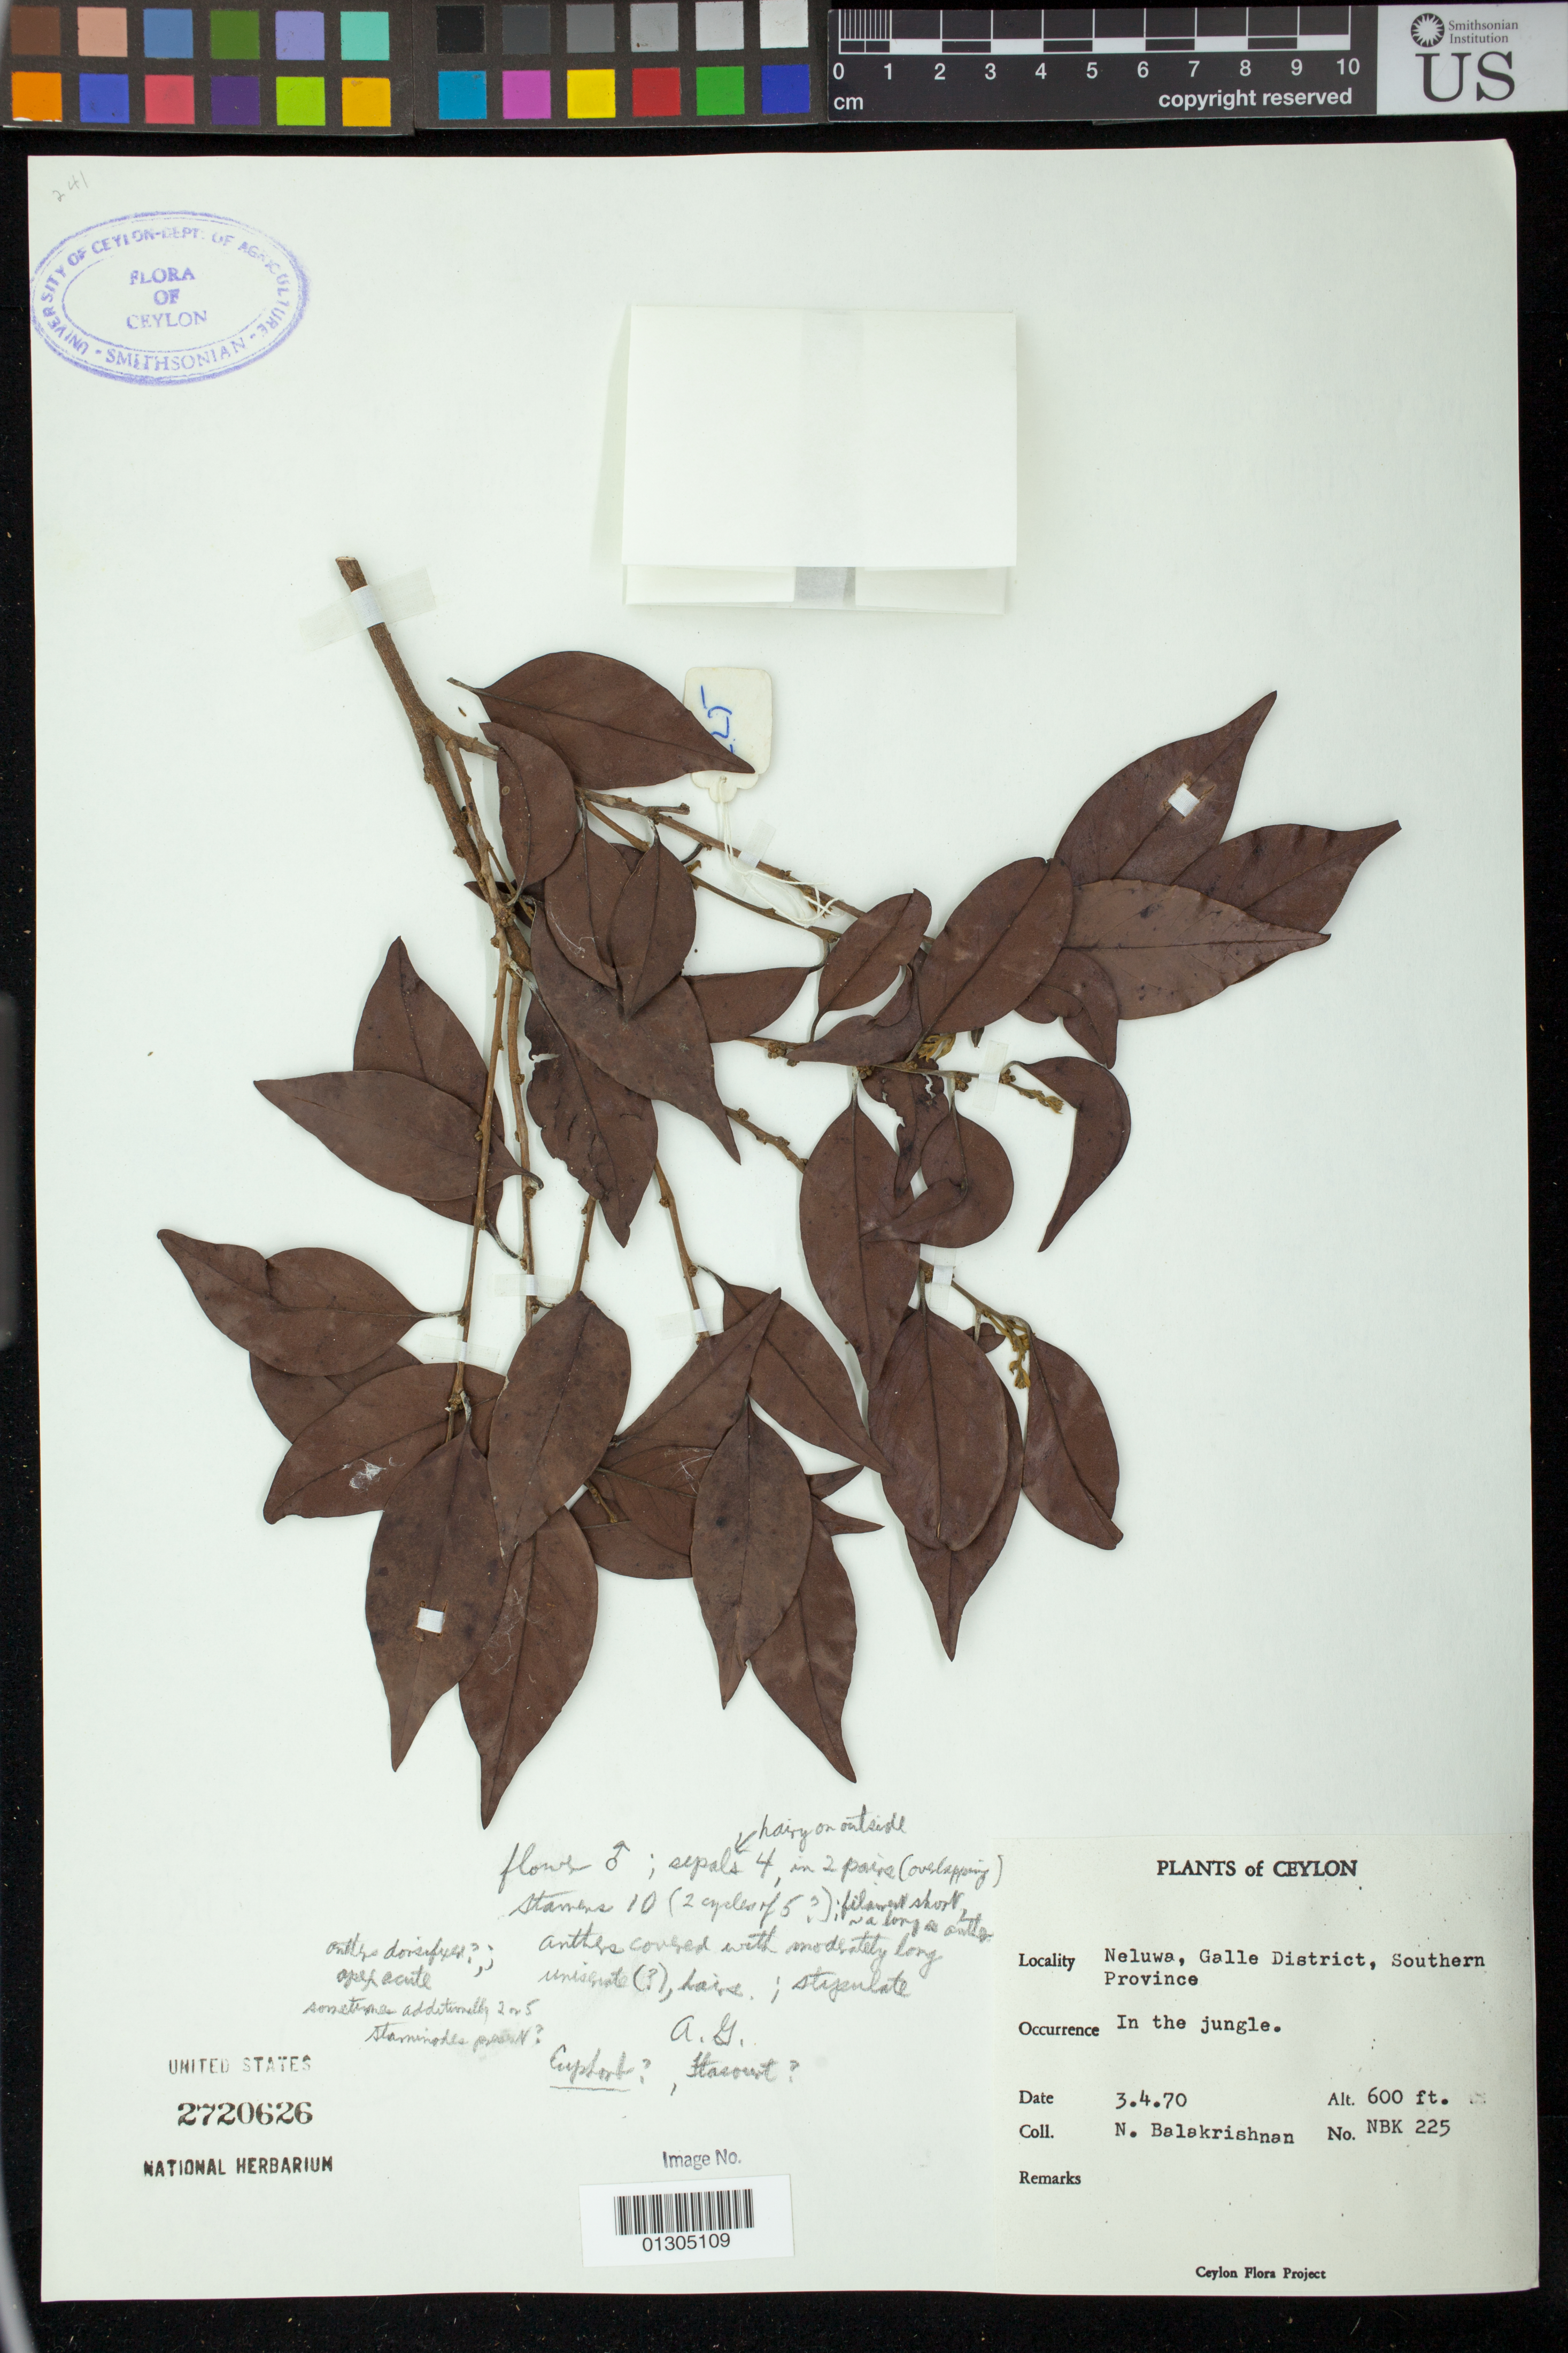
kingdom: Plantae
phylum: Tracheophyta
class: Magnoliopsida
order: Malpighiales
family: Euphorbiaceae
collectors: N. Balakrishnan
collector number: NBK 225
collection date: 1970-04-03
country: Sri Lanka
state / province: Southern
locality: Neluwa, Galle District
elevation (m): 183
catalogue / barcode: US 2720626